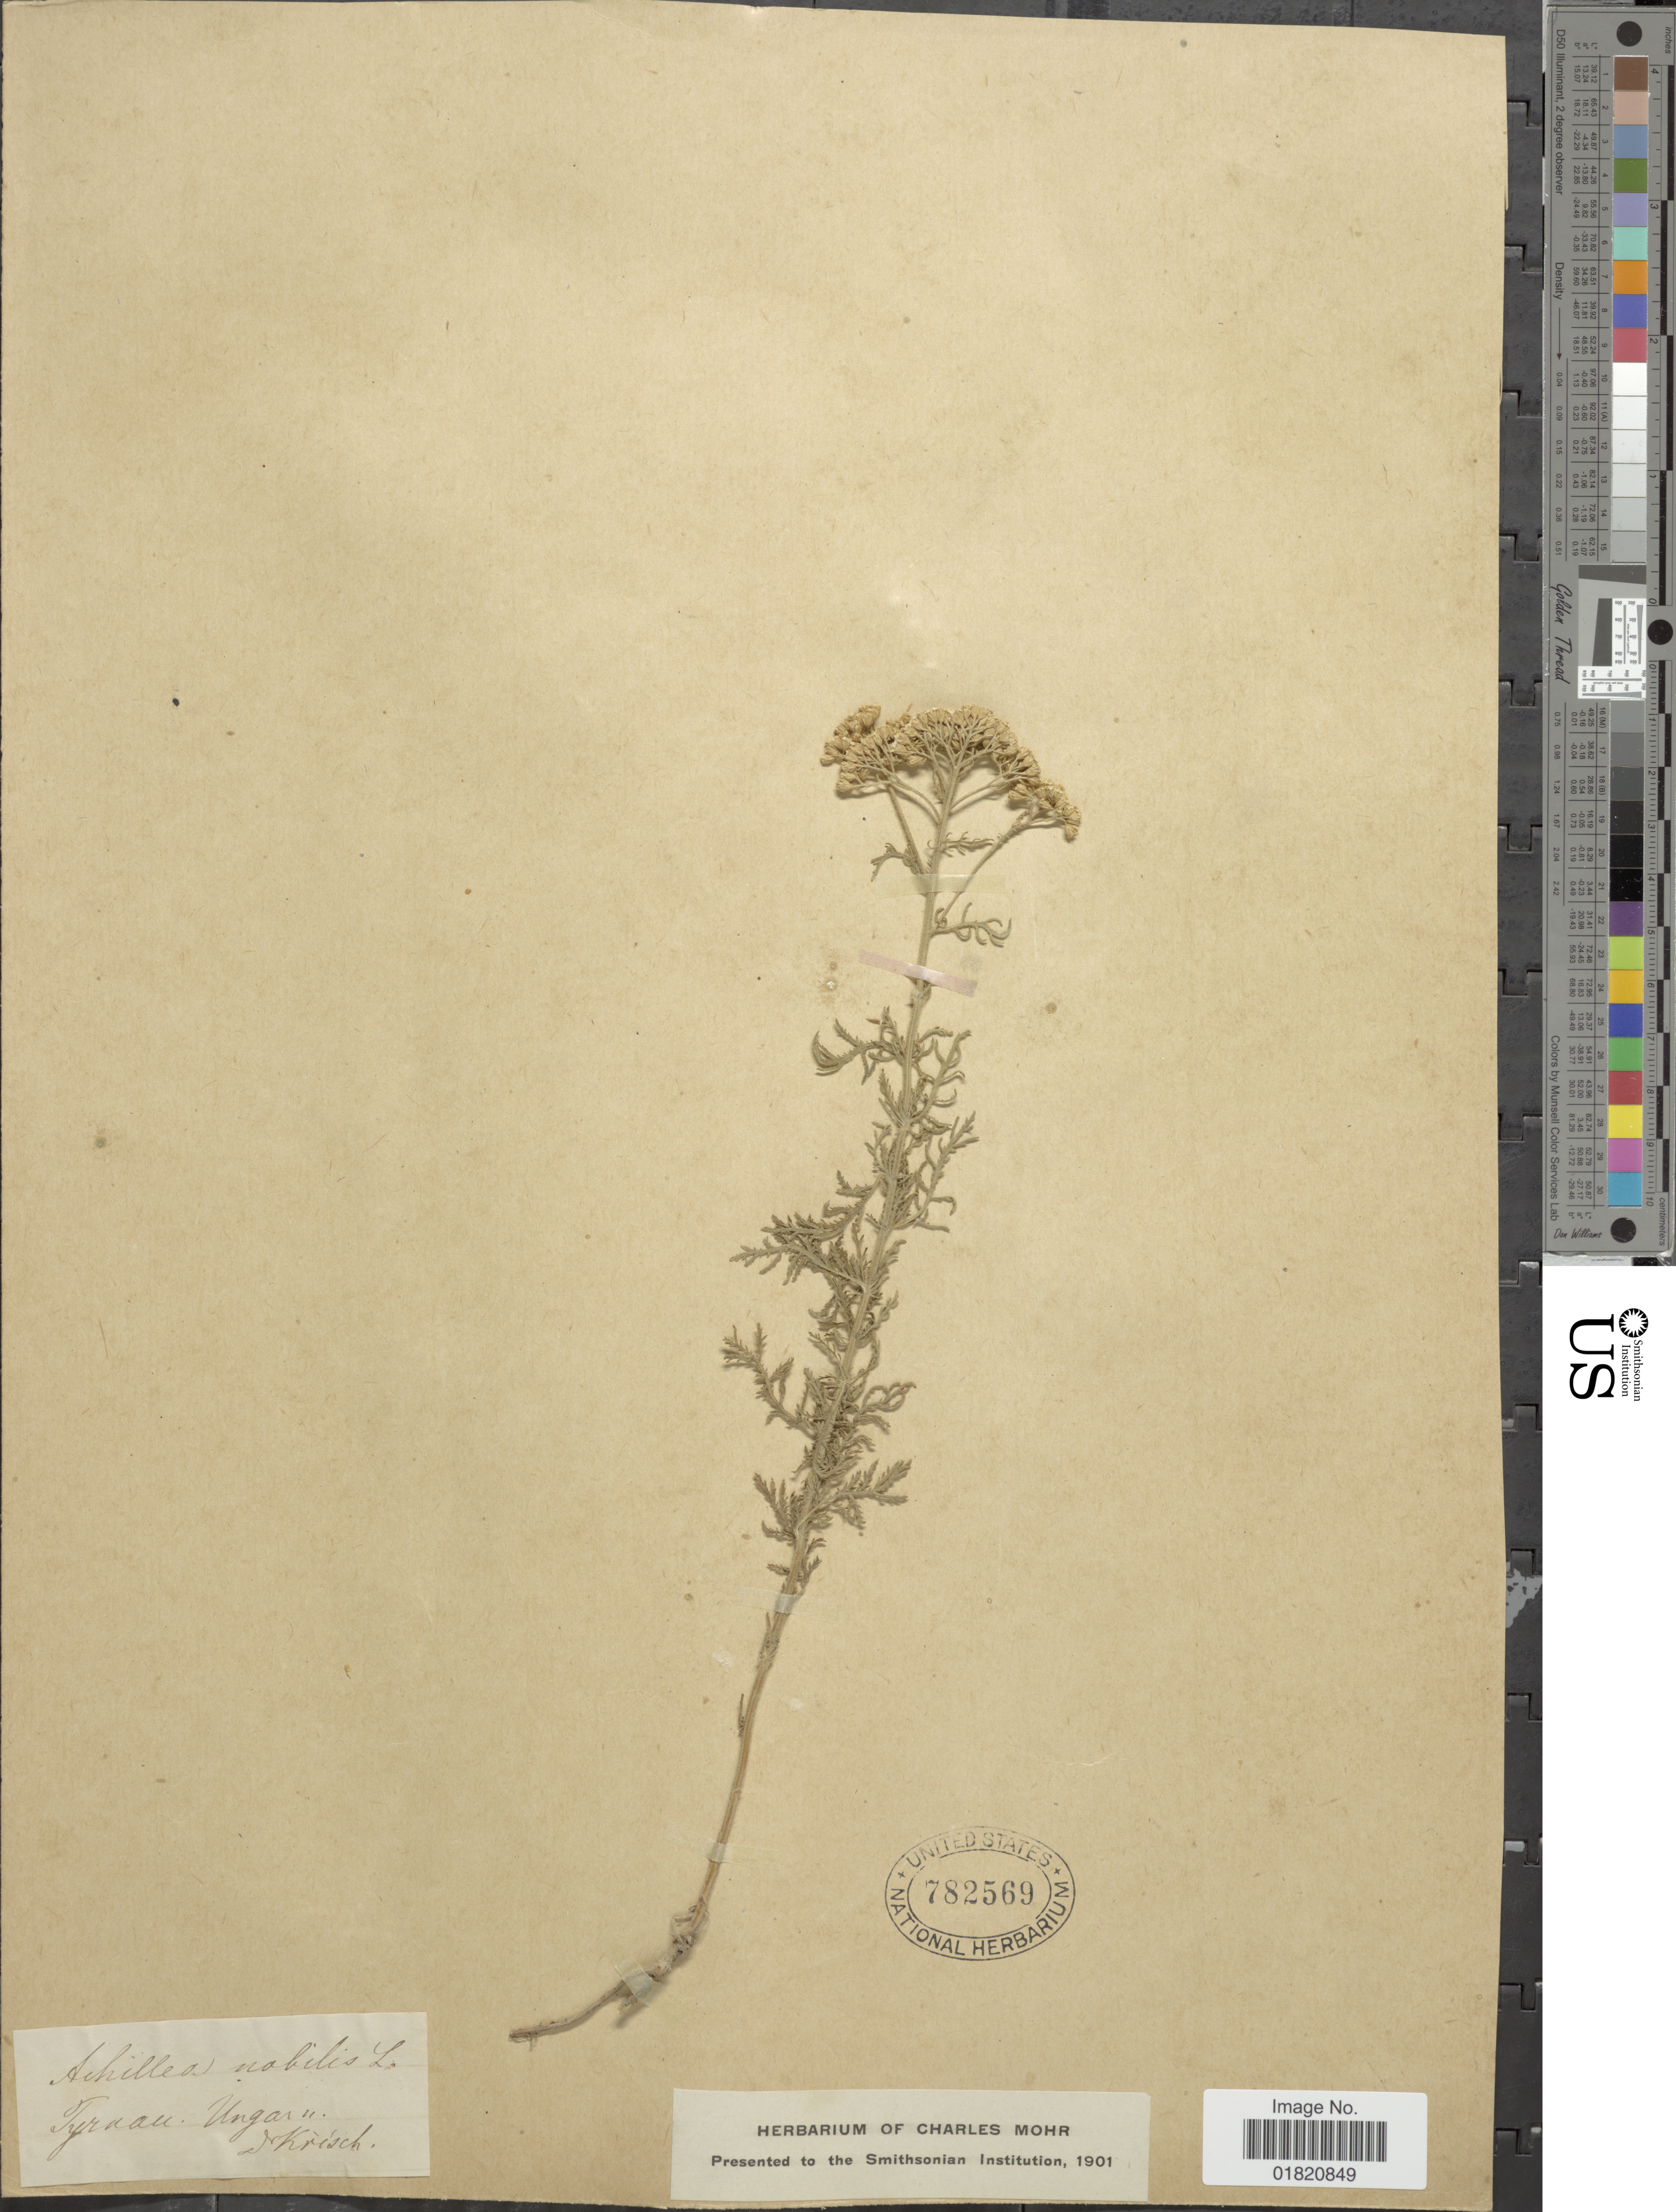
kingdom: Plantae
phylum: Tracheophyta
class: Magnoliopsida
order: Asterales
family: Asteraceae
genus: Achillea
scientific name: Achillea nobilis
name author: L.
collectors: Krisch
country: Hungary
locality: Tyruau [interpreted]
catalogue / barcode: US 782569